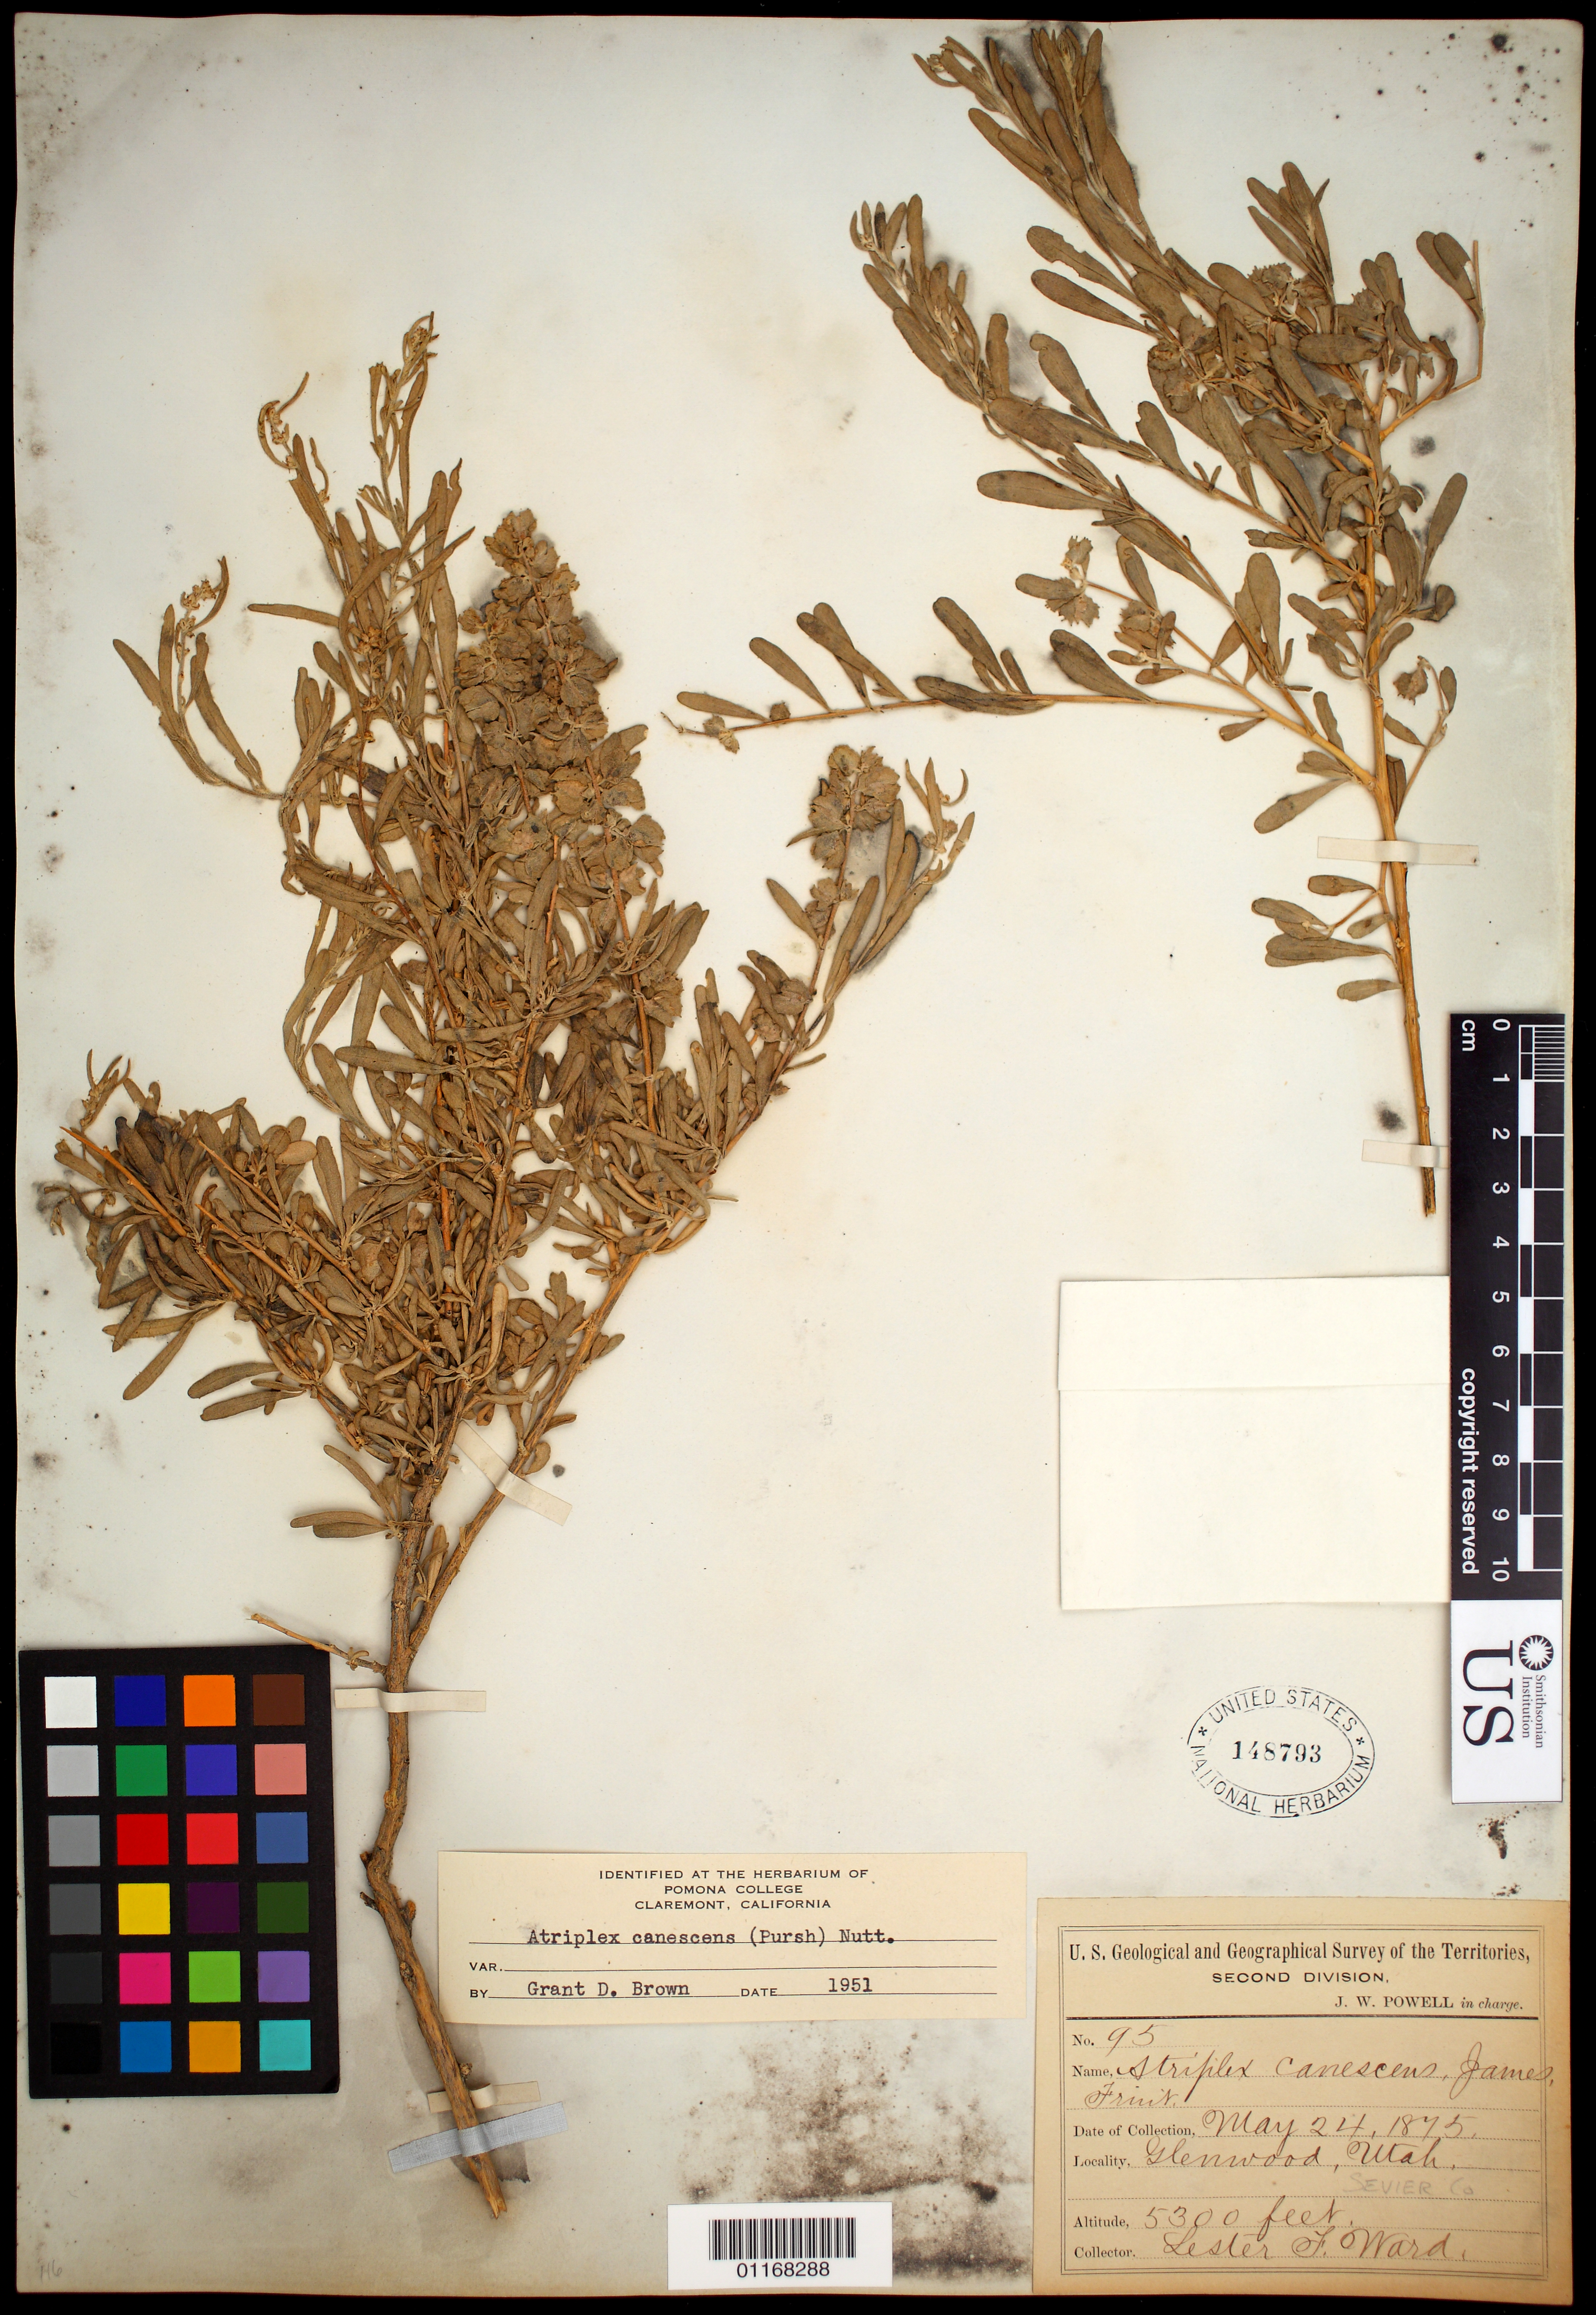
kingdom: Plantae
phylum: Tracheophyta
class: Magnoliopsida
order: Caryophyllales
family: Amaranthaceae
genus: Atriplex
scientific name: Atriplex canescens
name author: (Pursh) Nutt.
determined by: Brown, G. D.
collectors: L. F. Ward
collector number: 95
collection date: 1875-05-24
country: United States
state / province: Utah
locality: Glenwood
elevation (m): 1615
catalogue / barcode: US 148793